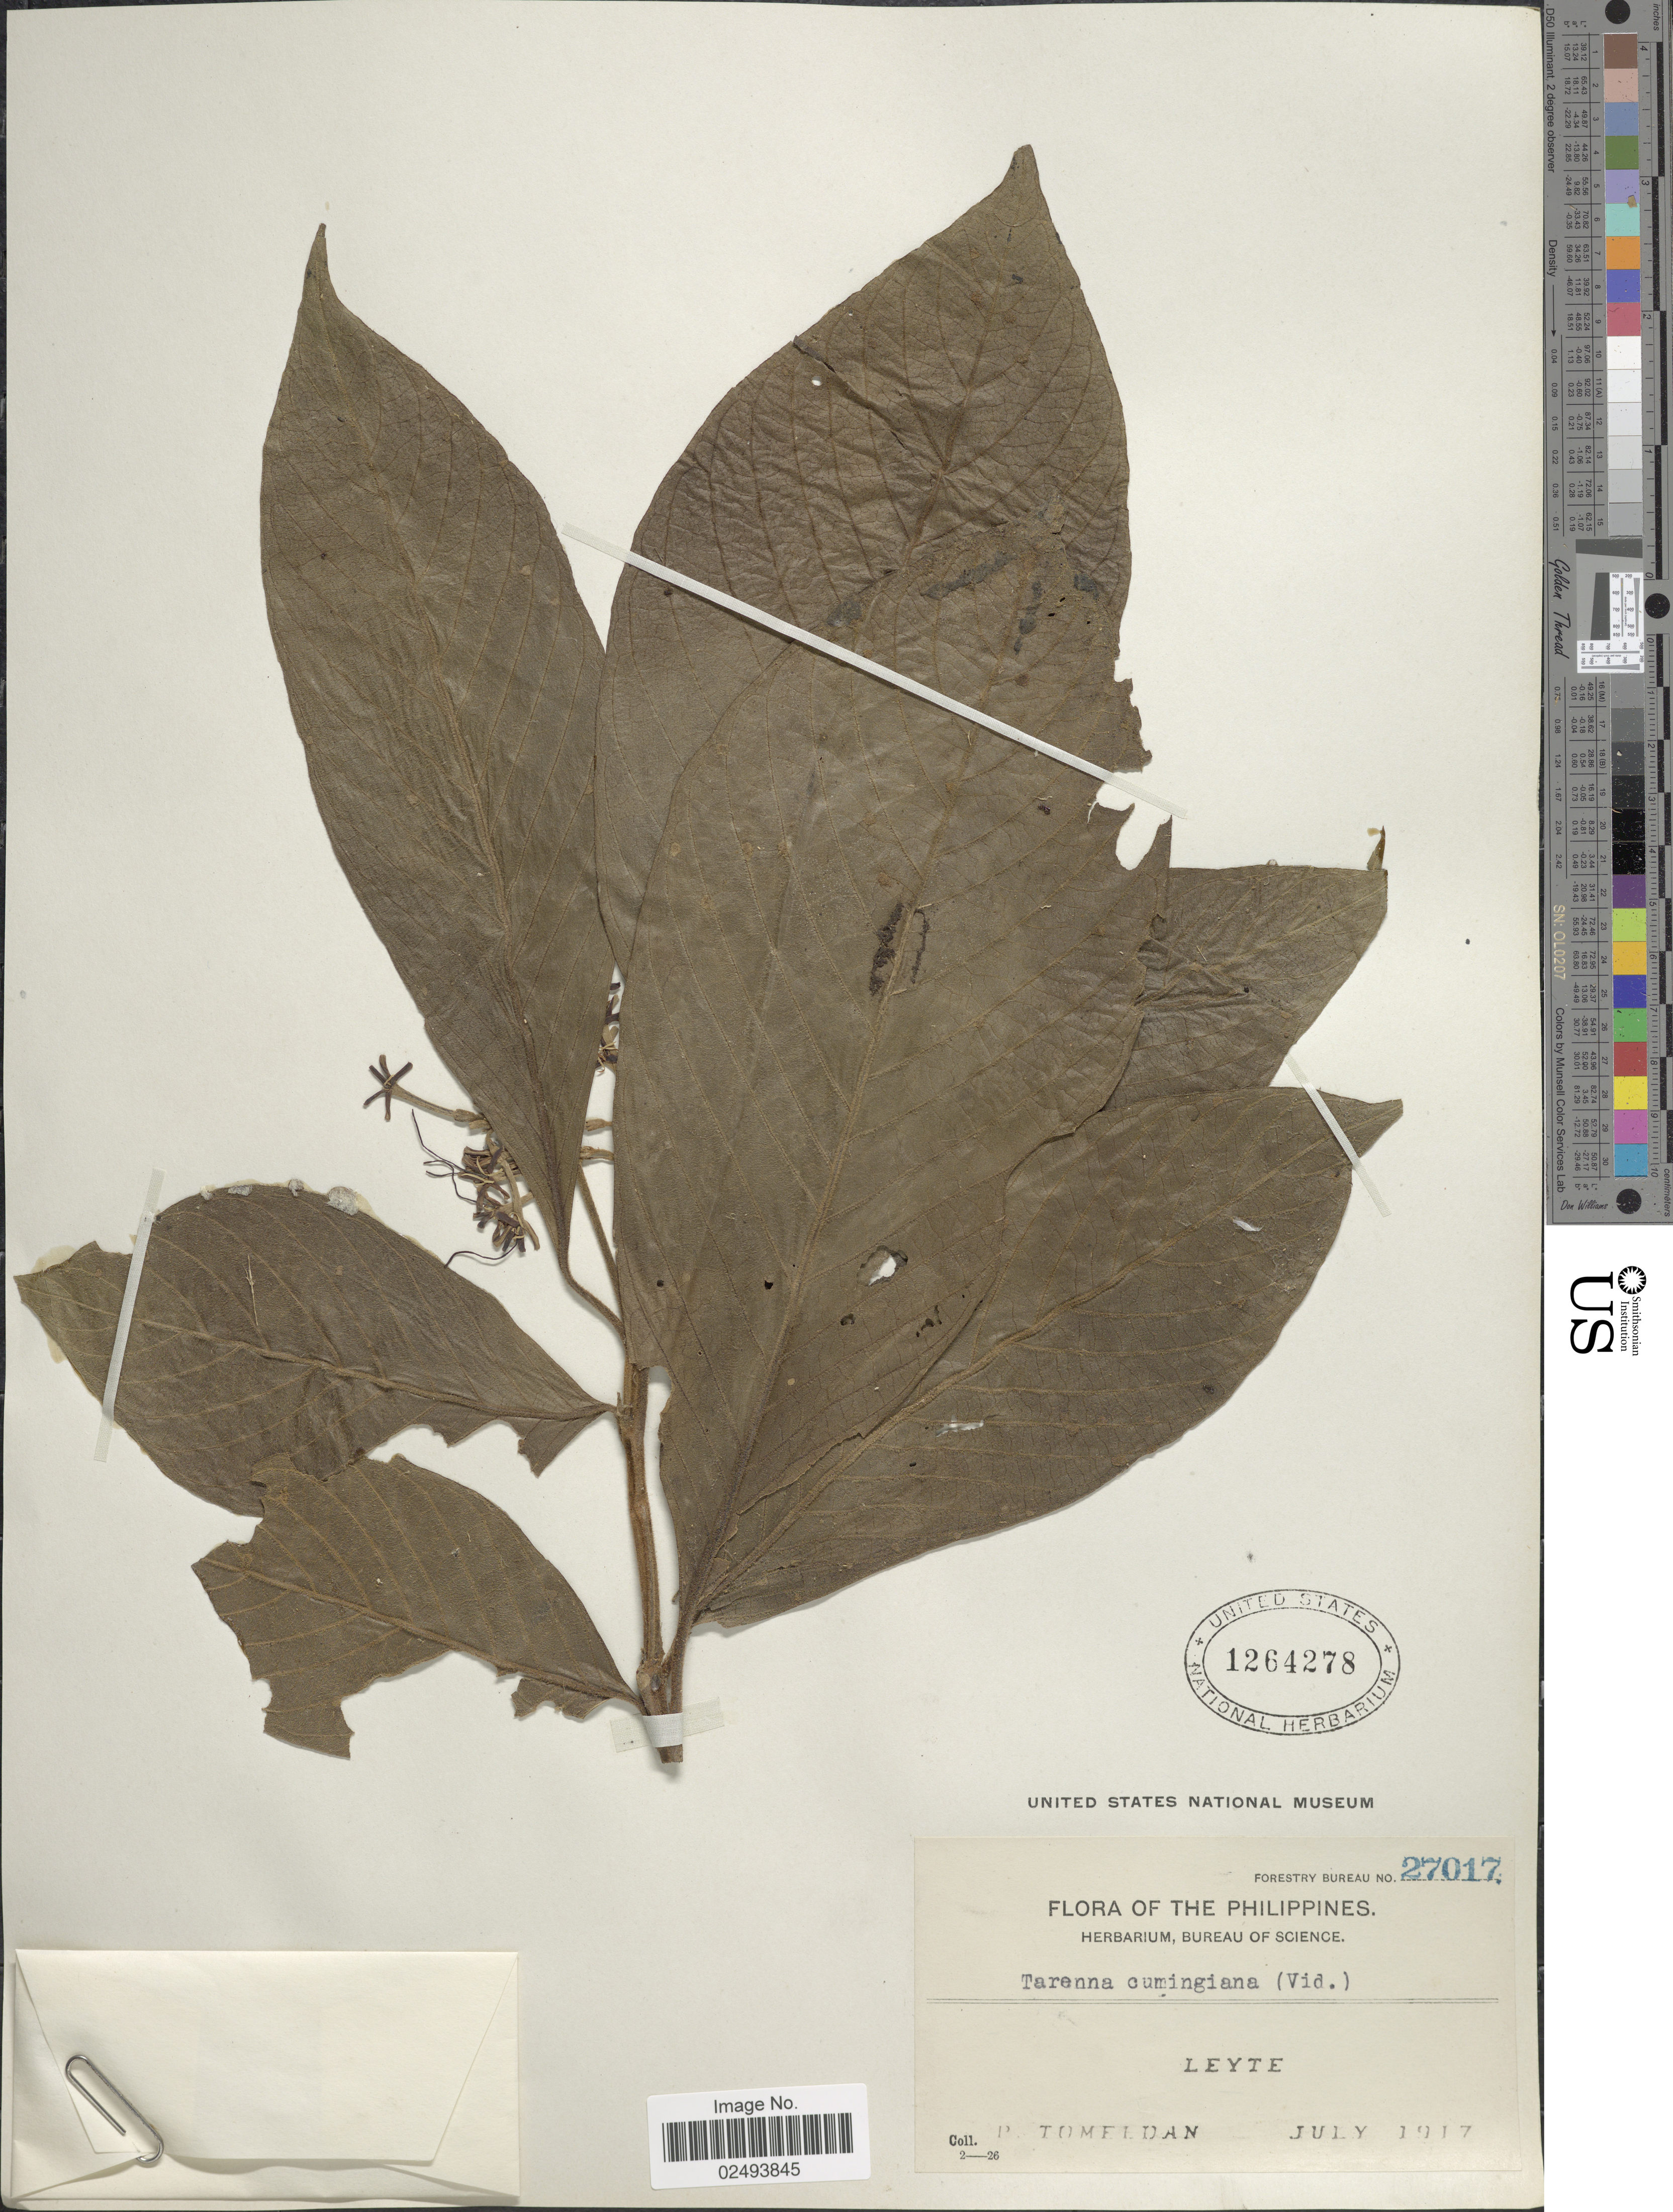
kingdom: Plantae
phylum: Tracheophyta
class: Magnoliopsida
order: Gentianales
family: Rubiaceae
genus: Tarenna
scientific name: Tarenna cumingiana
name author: (Vidal) Elmer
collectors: P. Tomeldan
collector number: Forestry Bureau 27017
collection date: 1917-07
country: Philippines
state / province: Eastern Visayas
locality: Leyte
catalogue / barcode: US 1264278